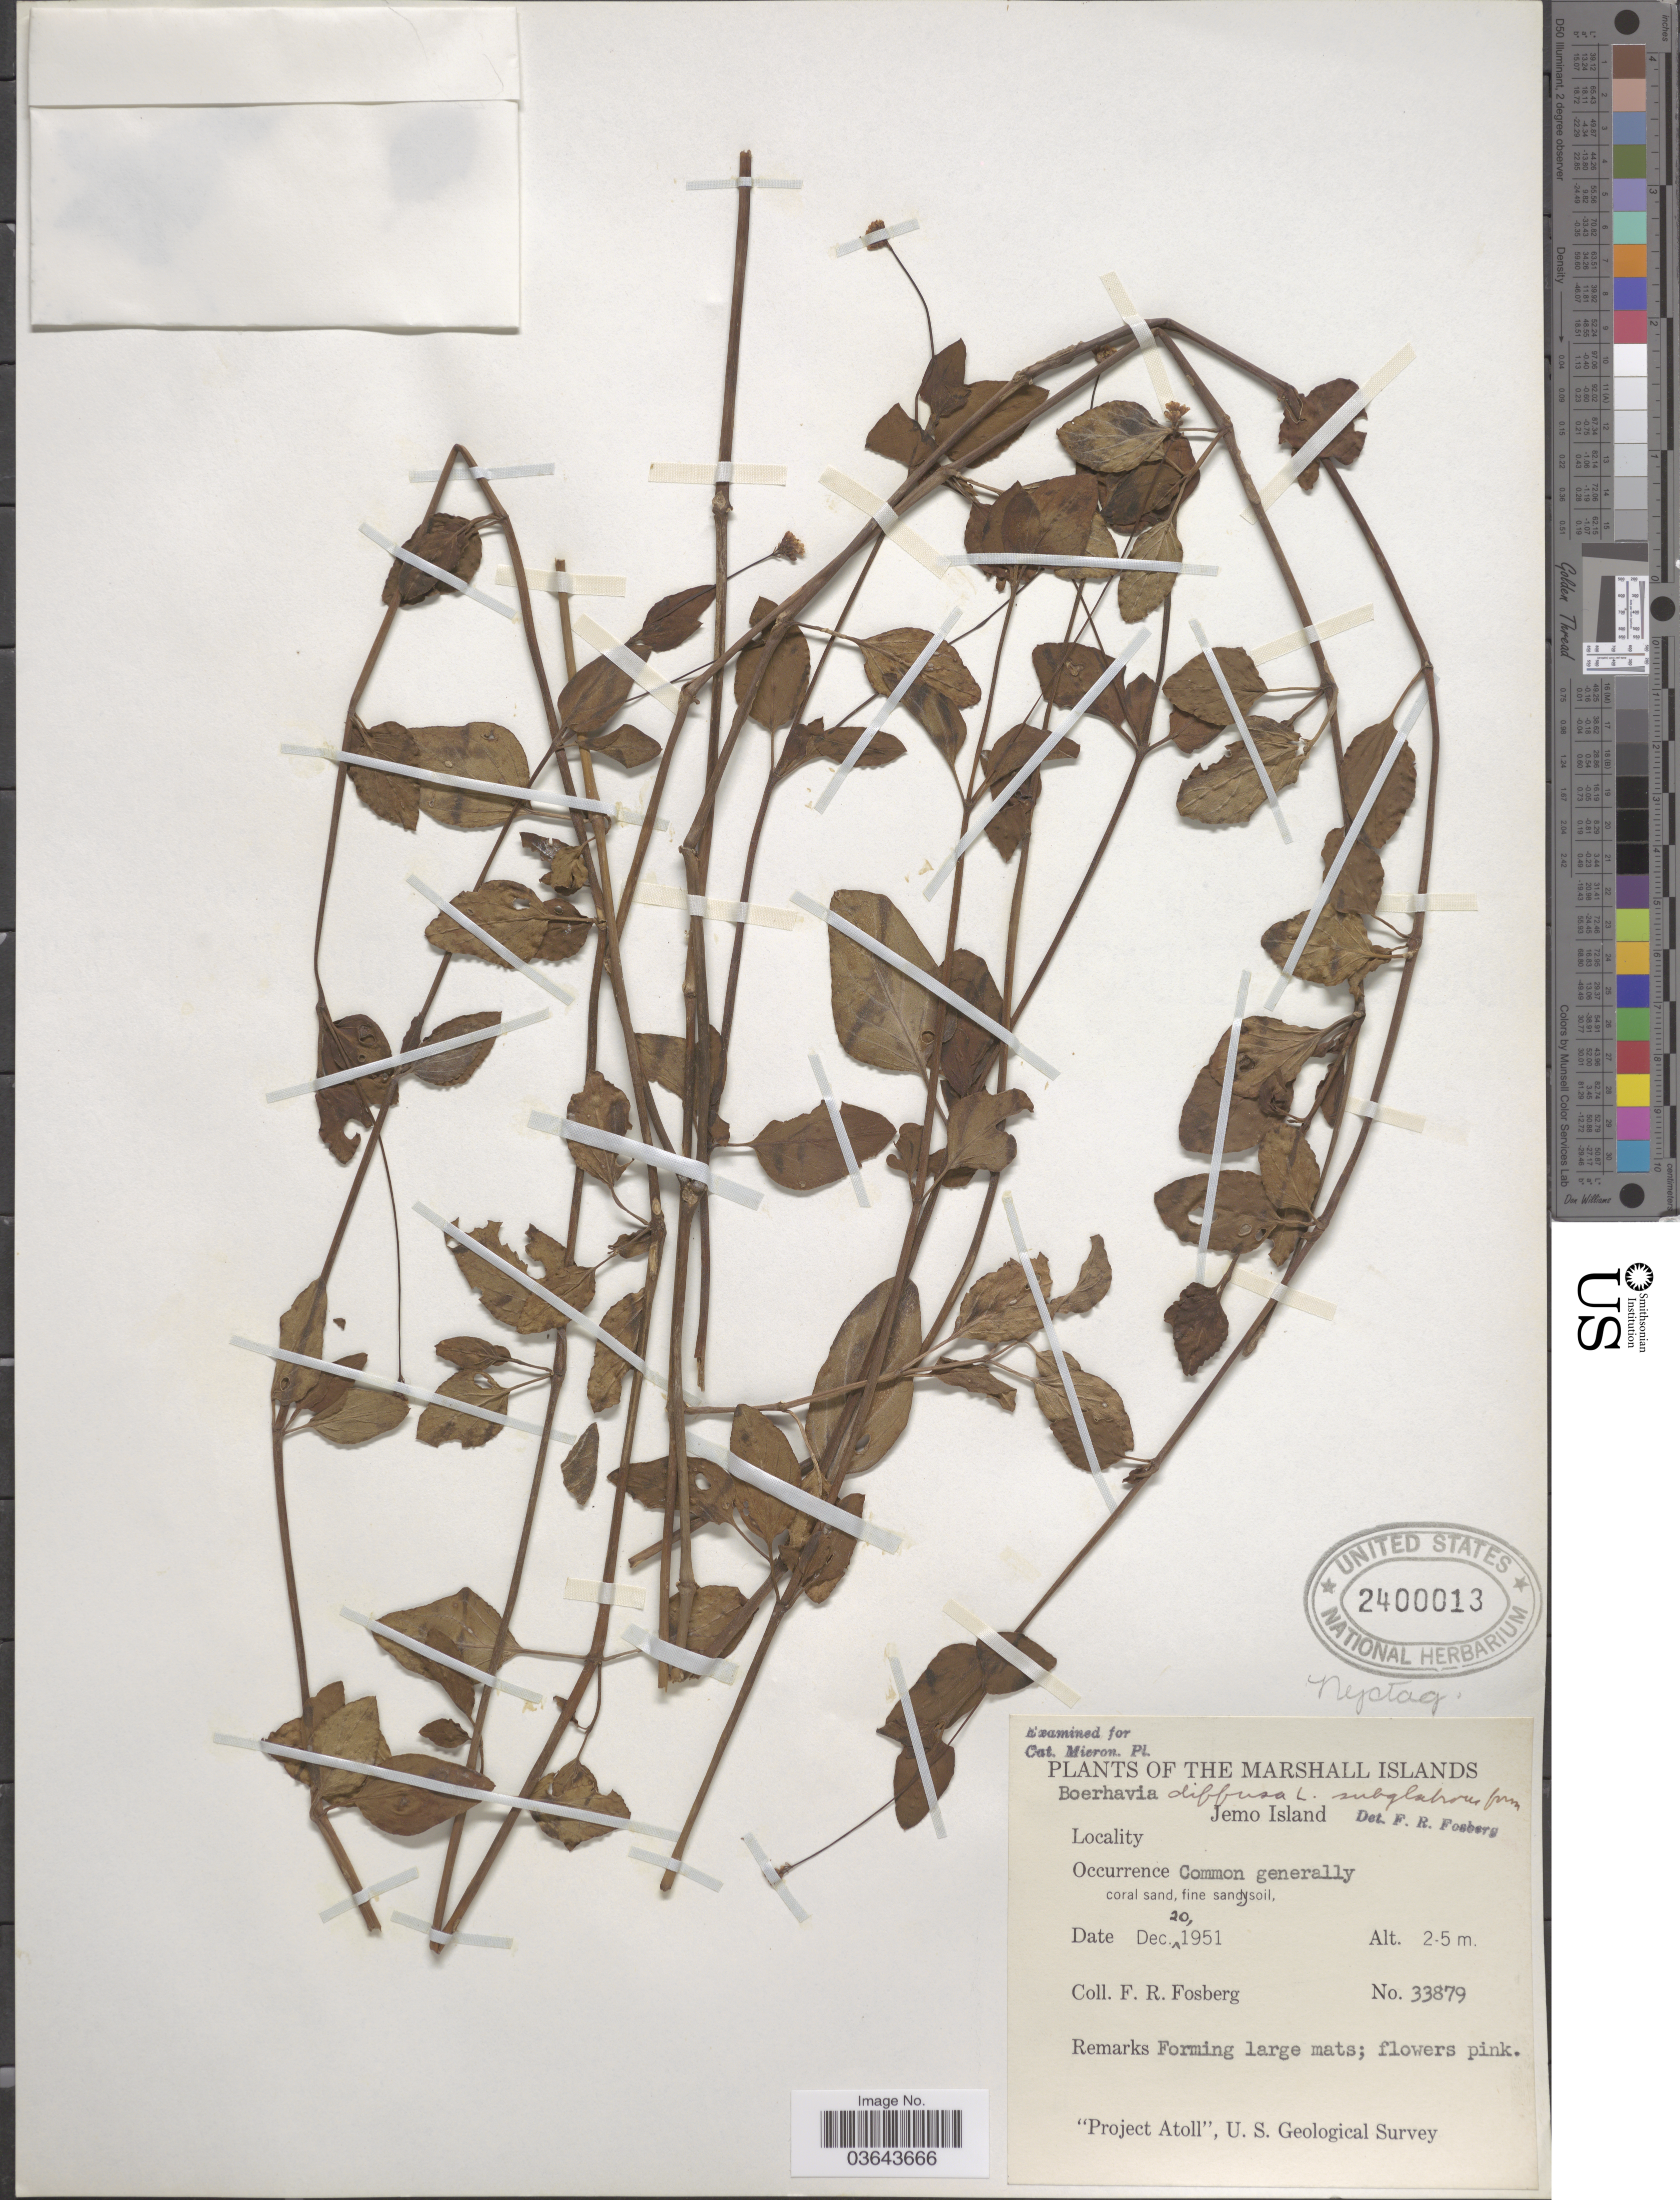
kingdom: Plantae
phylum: Tracheophyta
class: Magnoliopsida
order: Caryophyllales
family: Nyctaginaceae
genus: Boerhavia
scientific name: Boerhavia repens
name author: L.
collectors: F. R. Fosberg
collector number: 33879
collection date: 1951-12-20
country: Marshall Islands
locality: Jemo Island.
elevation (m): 2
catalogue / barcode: US 2400013